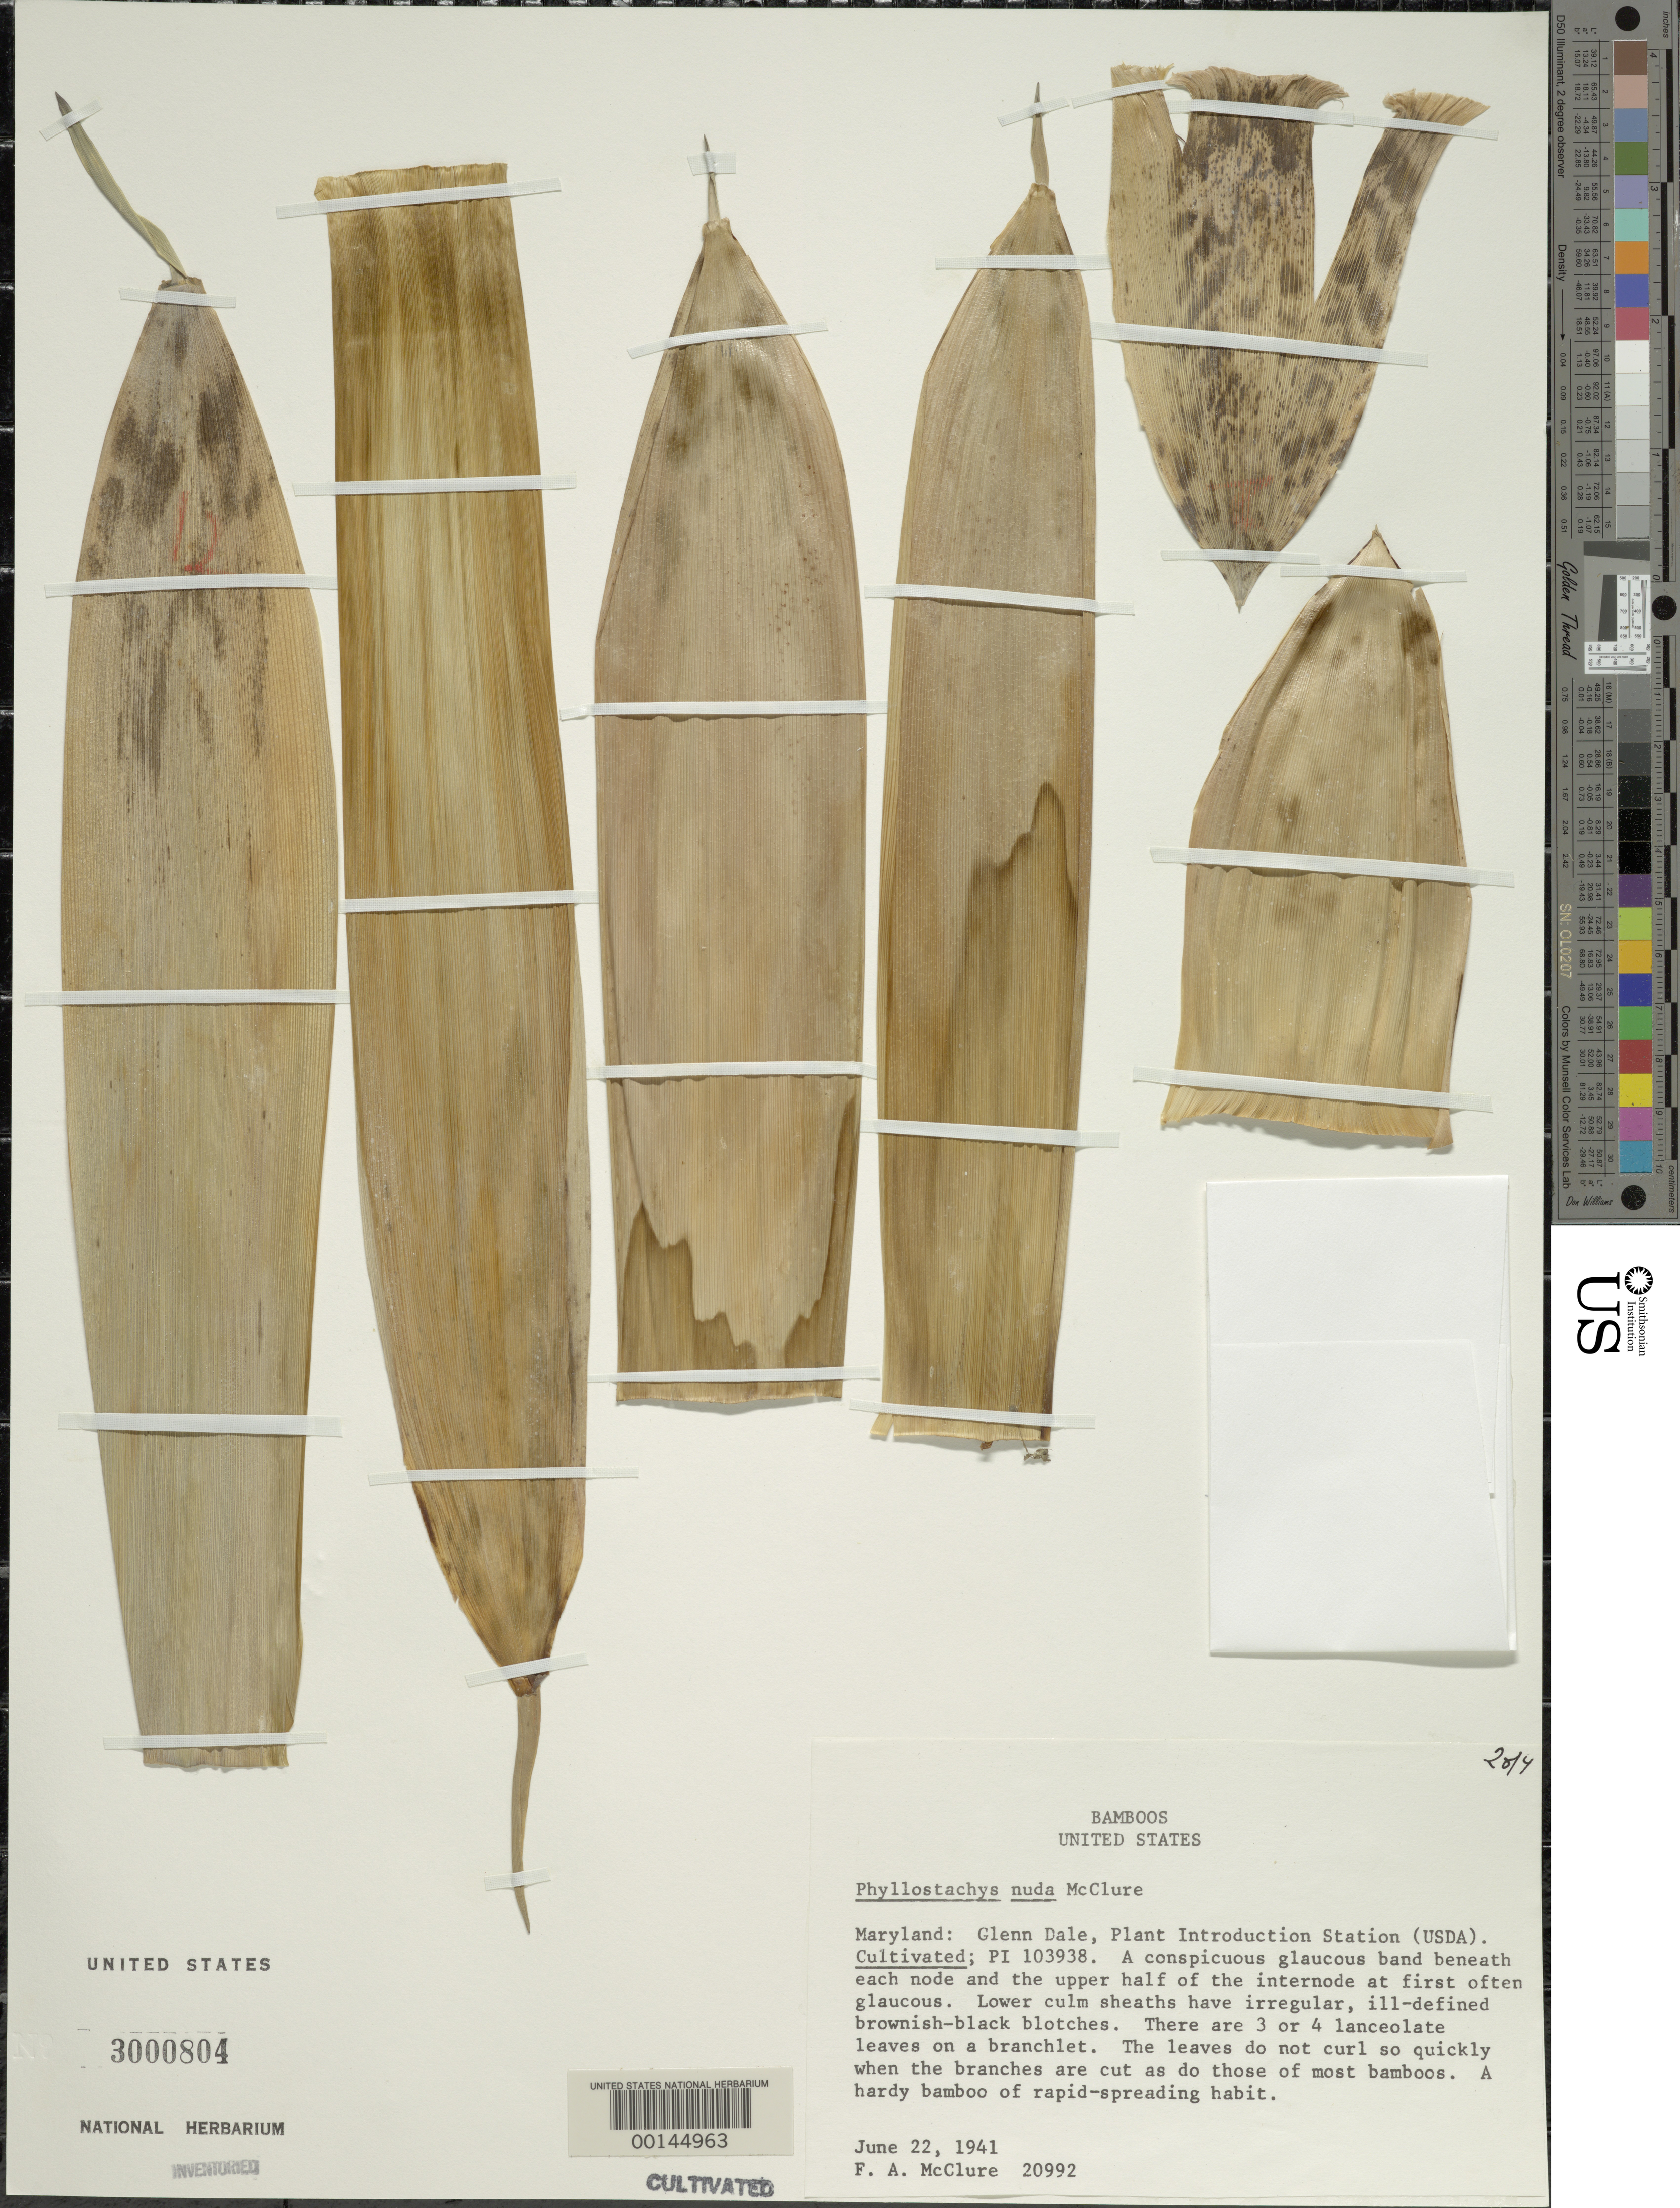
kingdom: Plantae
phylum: Tracheophyta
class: Liliopsida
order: Poales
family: Poaceae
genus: Phyllostachys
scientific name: Phyllostachys nuda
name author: McClure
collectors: F. A. McClure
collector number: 20992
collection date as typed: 22 Jun 1941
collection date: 1941-06-22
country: United States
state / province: Maryland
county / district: Prince George's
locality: Glenn dale, p.i. station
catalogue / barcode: US 3000804